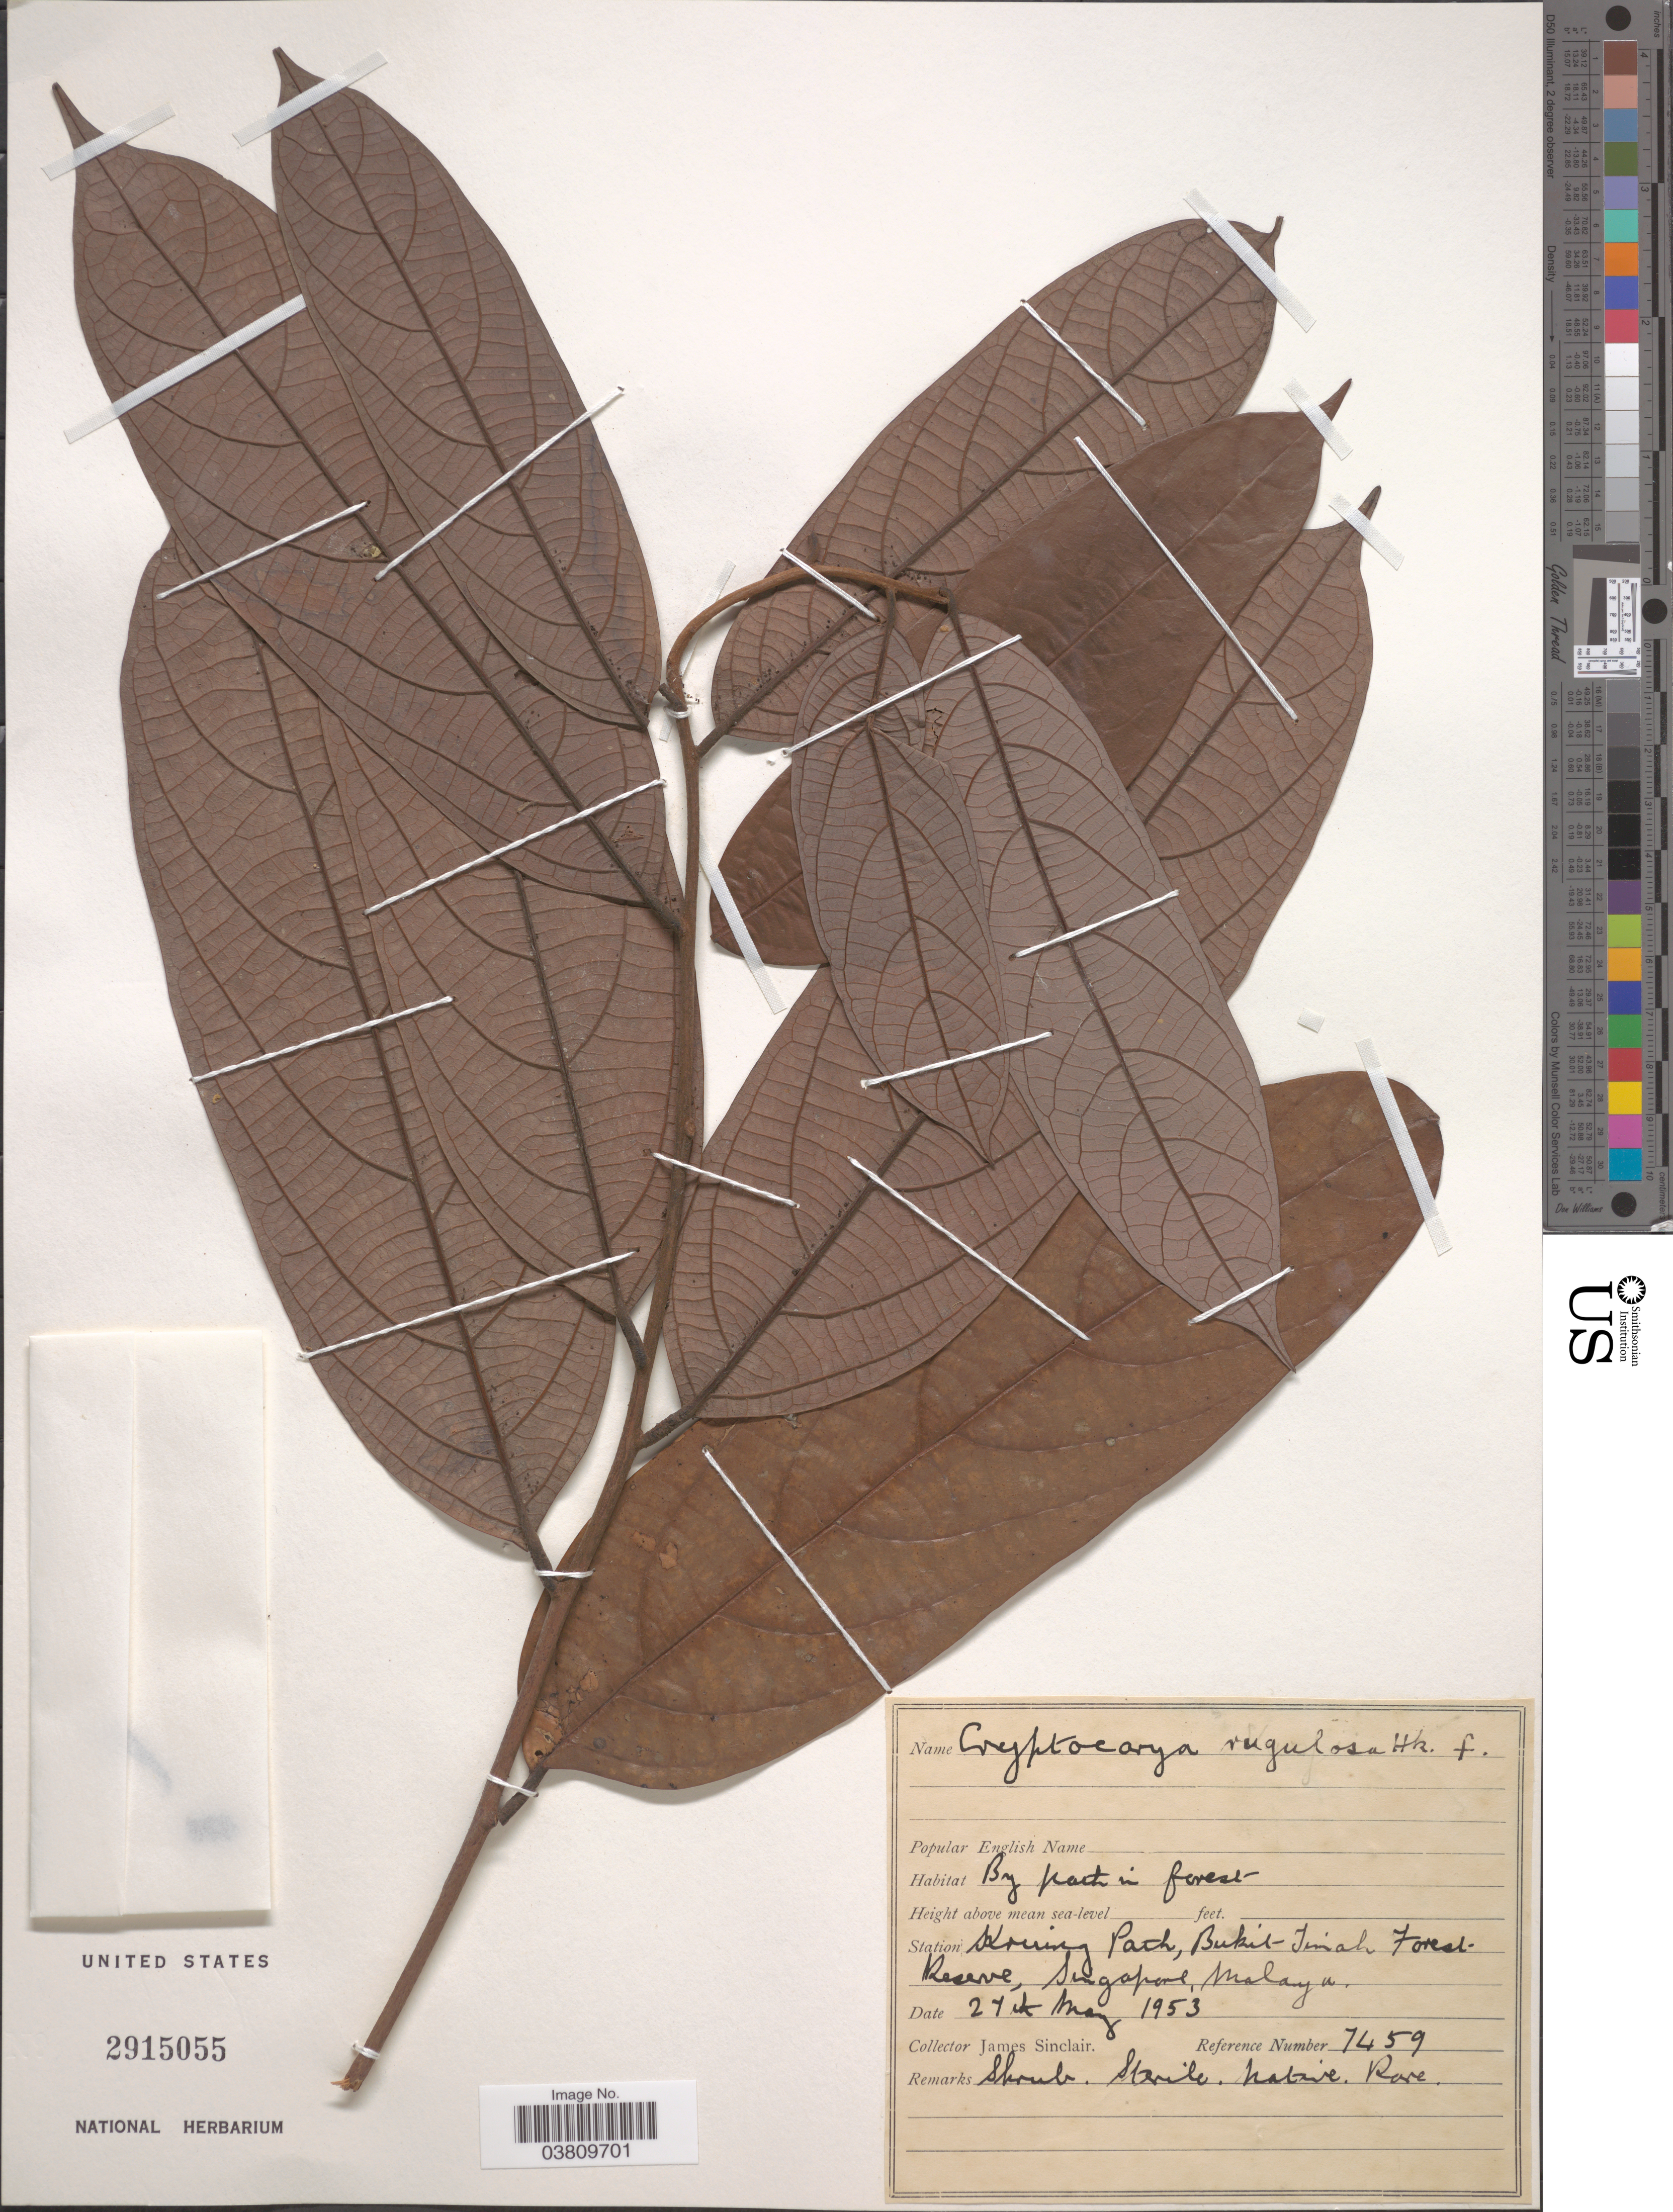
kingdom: Plantae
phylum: Tracheophyta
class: Magnoliopsida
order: Laurales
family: Lauraceae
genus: Cryptocarya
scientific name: Cryptocarya rugulosa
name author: Hook. f.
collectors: J. Sinclair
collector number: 7459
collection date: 1953-05-27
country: Singapore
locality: Station Kruing Path, Bukit Timah Forest Reserve, Malaya.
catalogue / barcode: US 2915055